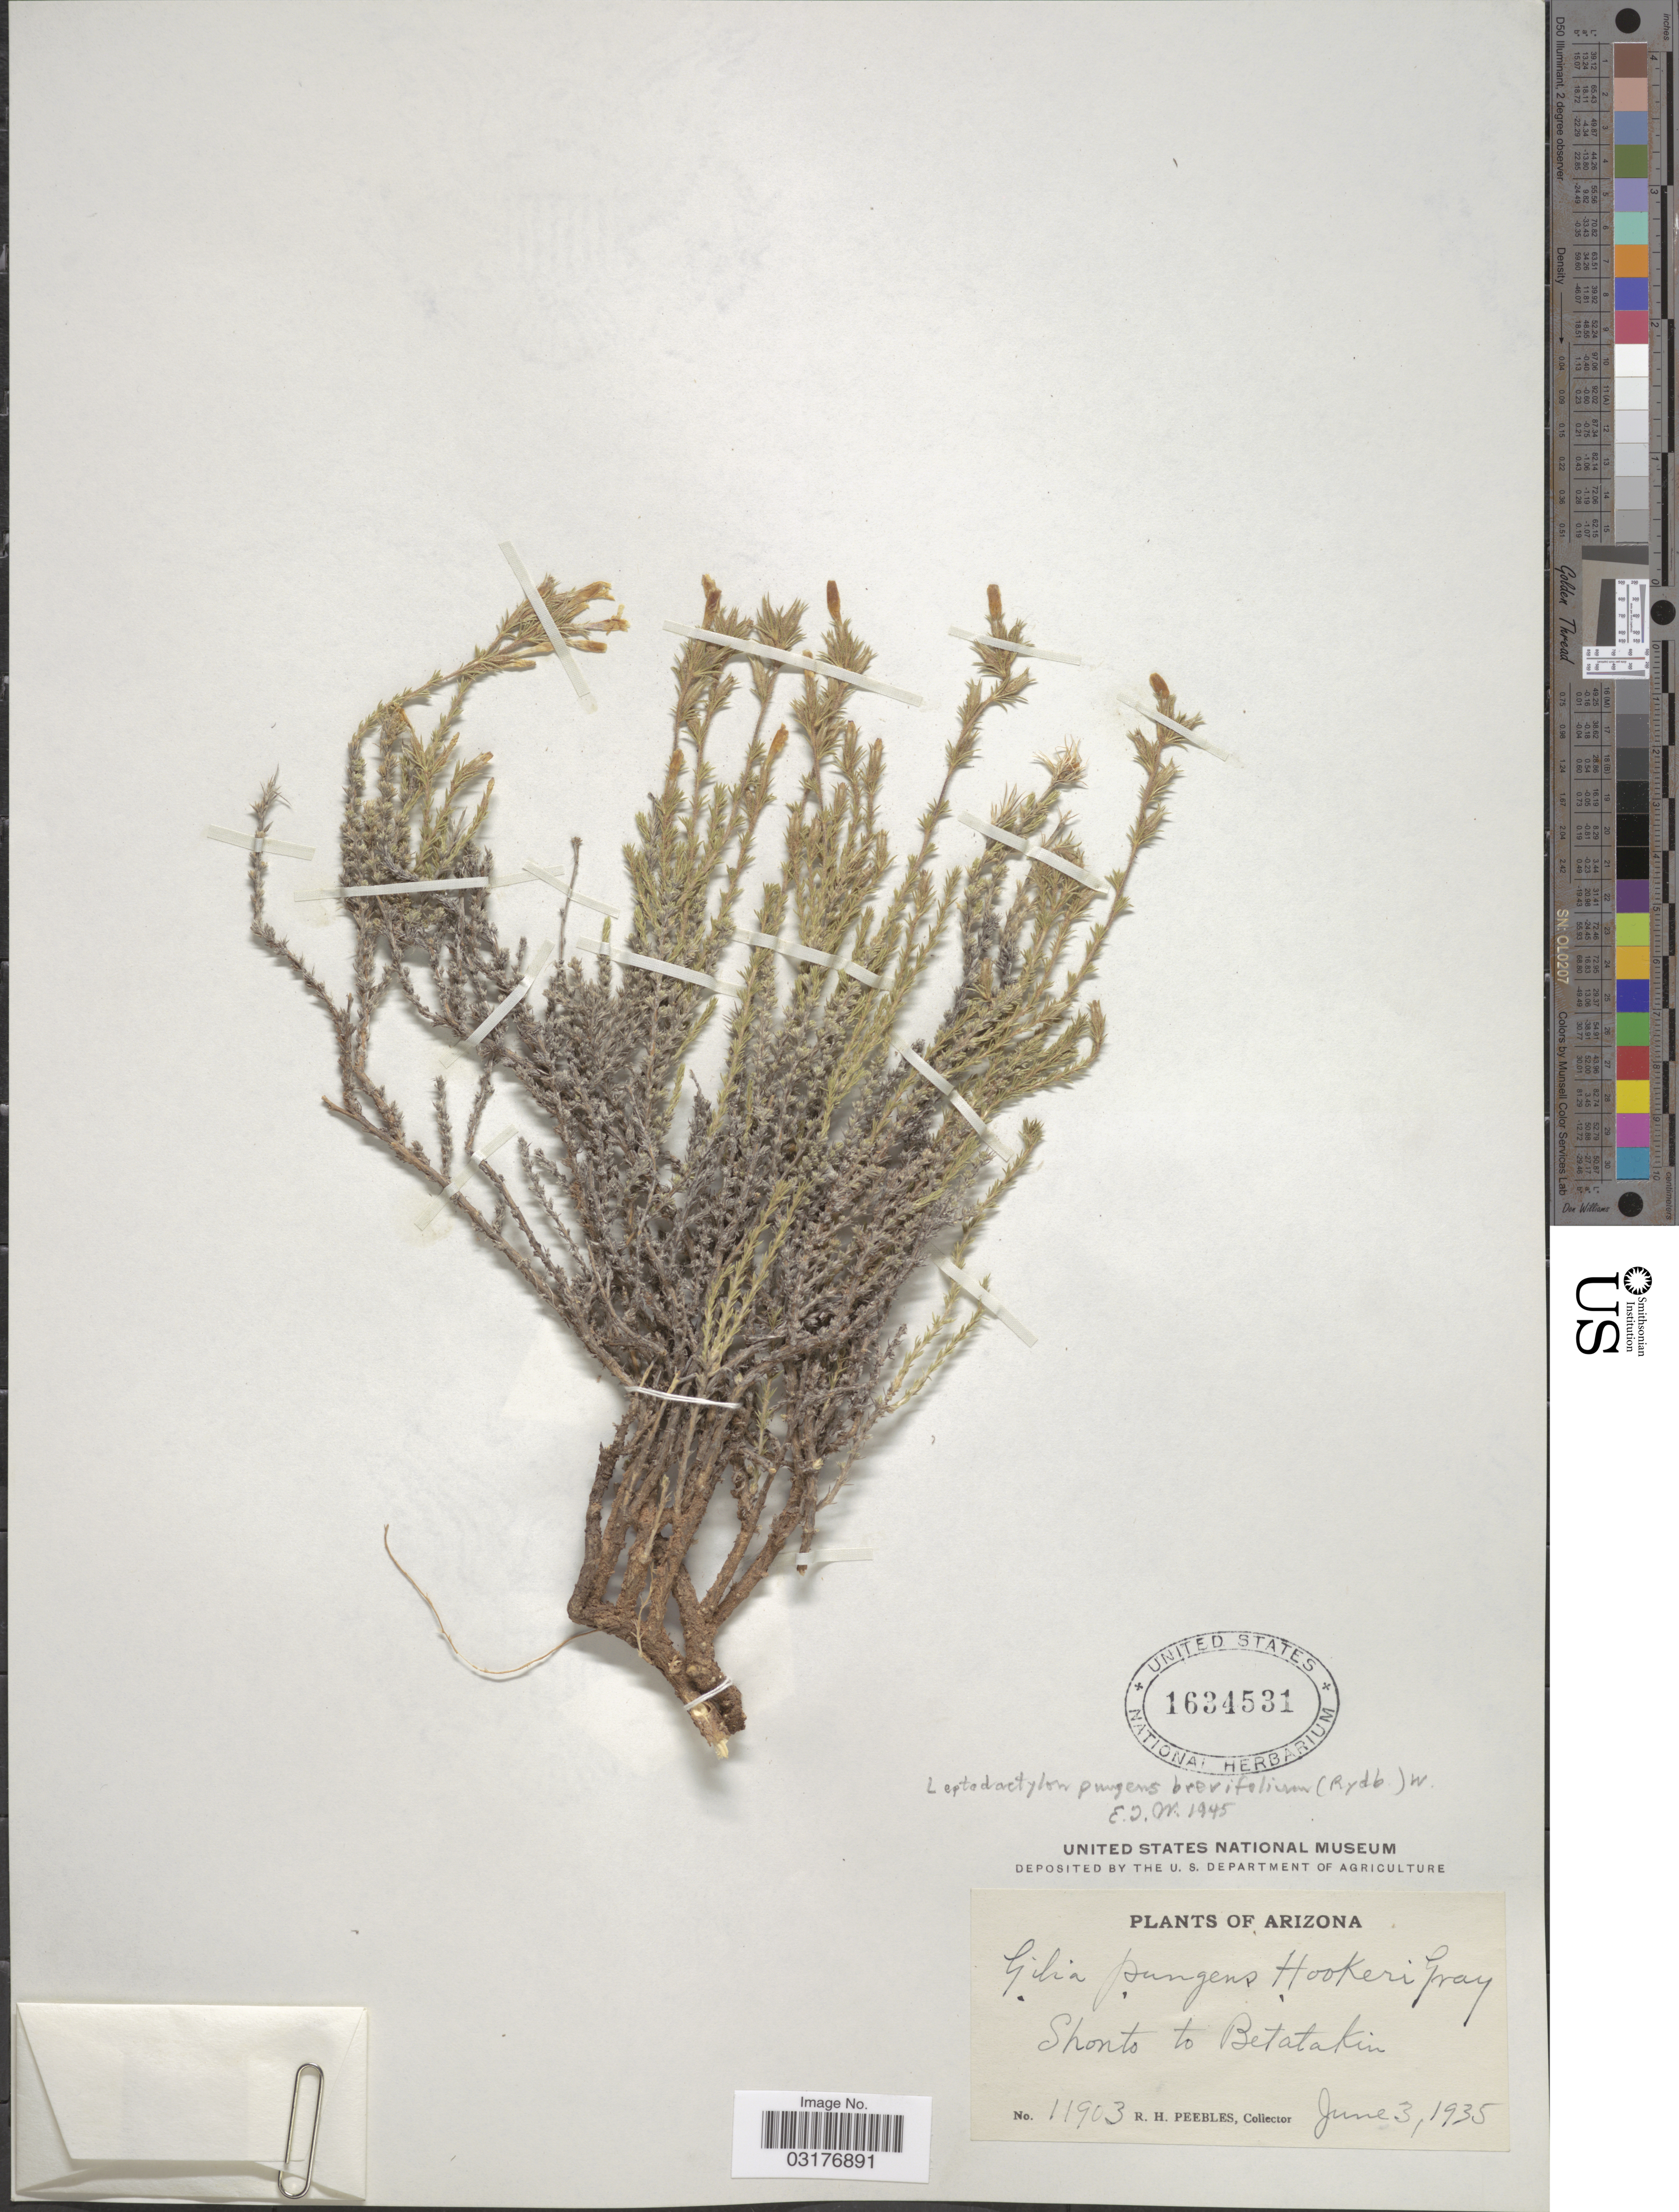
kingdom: Plantae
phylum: Tracheophyta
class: Magnoliopsida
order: Ericales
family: Polemoniaceae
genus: Linanthus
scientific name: Linanthus pungens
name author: (Torr.) J.M. Porter & L.A. Johnson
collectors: R. H. Peebles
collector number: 11903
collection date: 1935-06-03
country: United States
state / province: Arizona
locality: Shonto to Betatakin.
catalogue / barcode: US 1634531